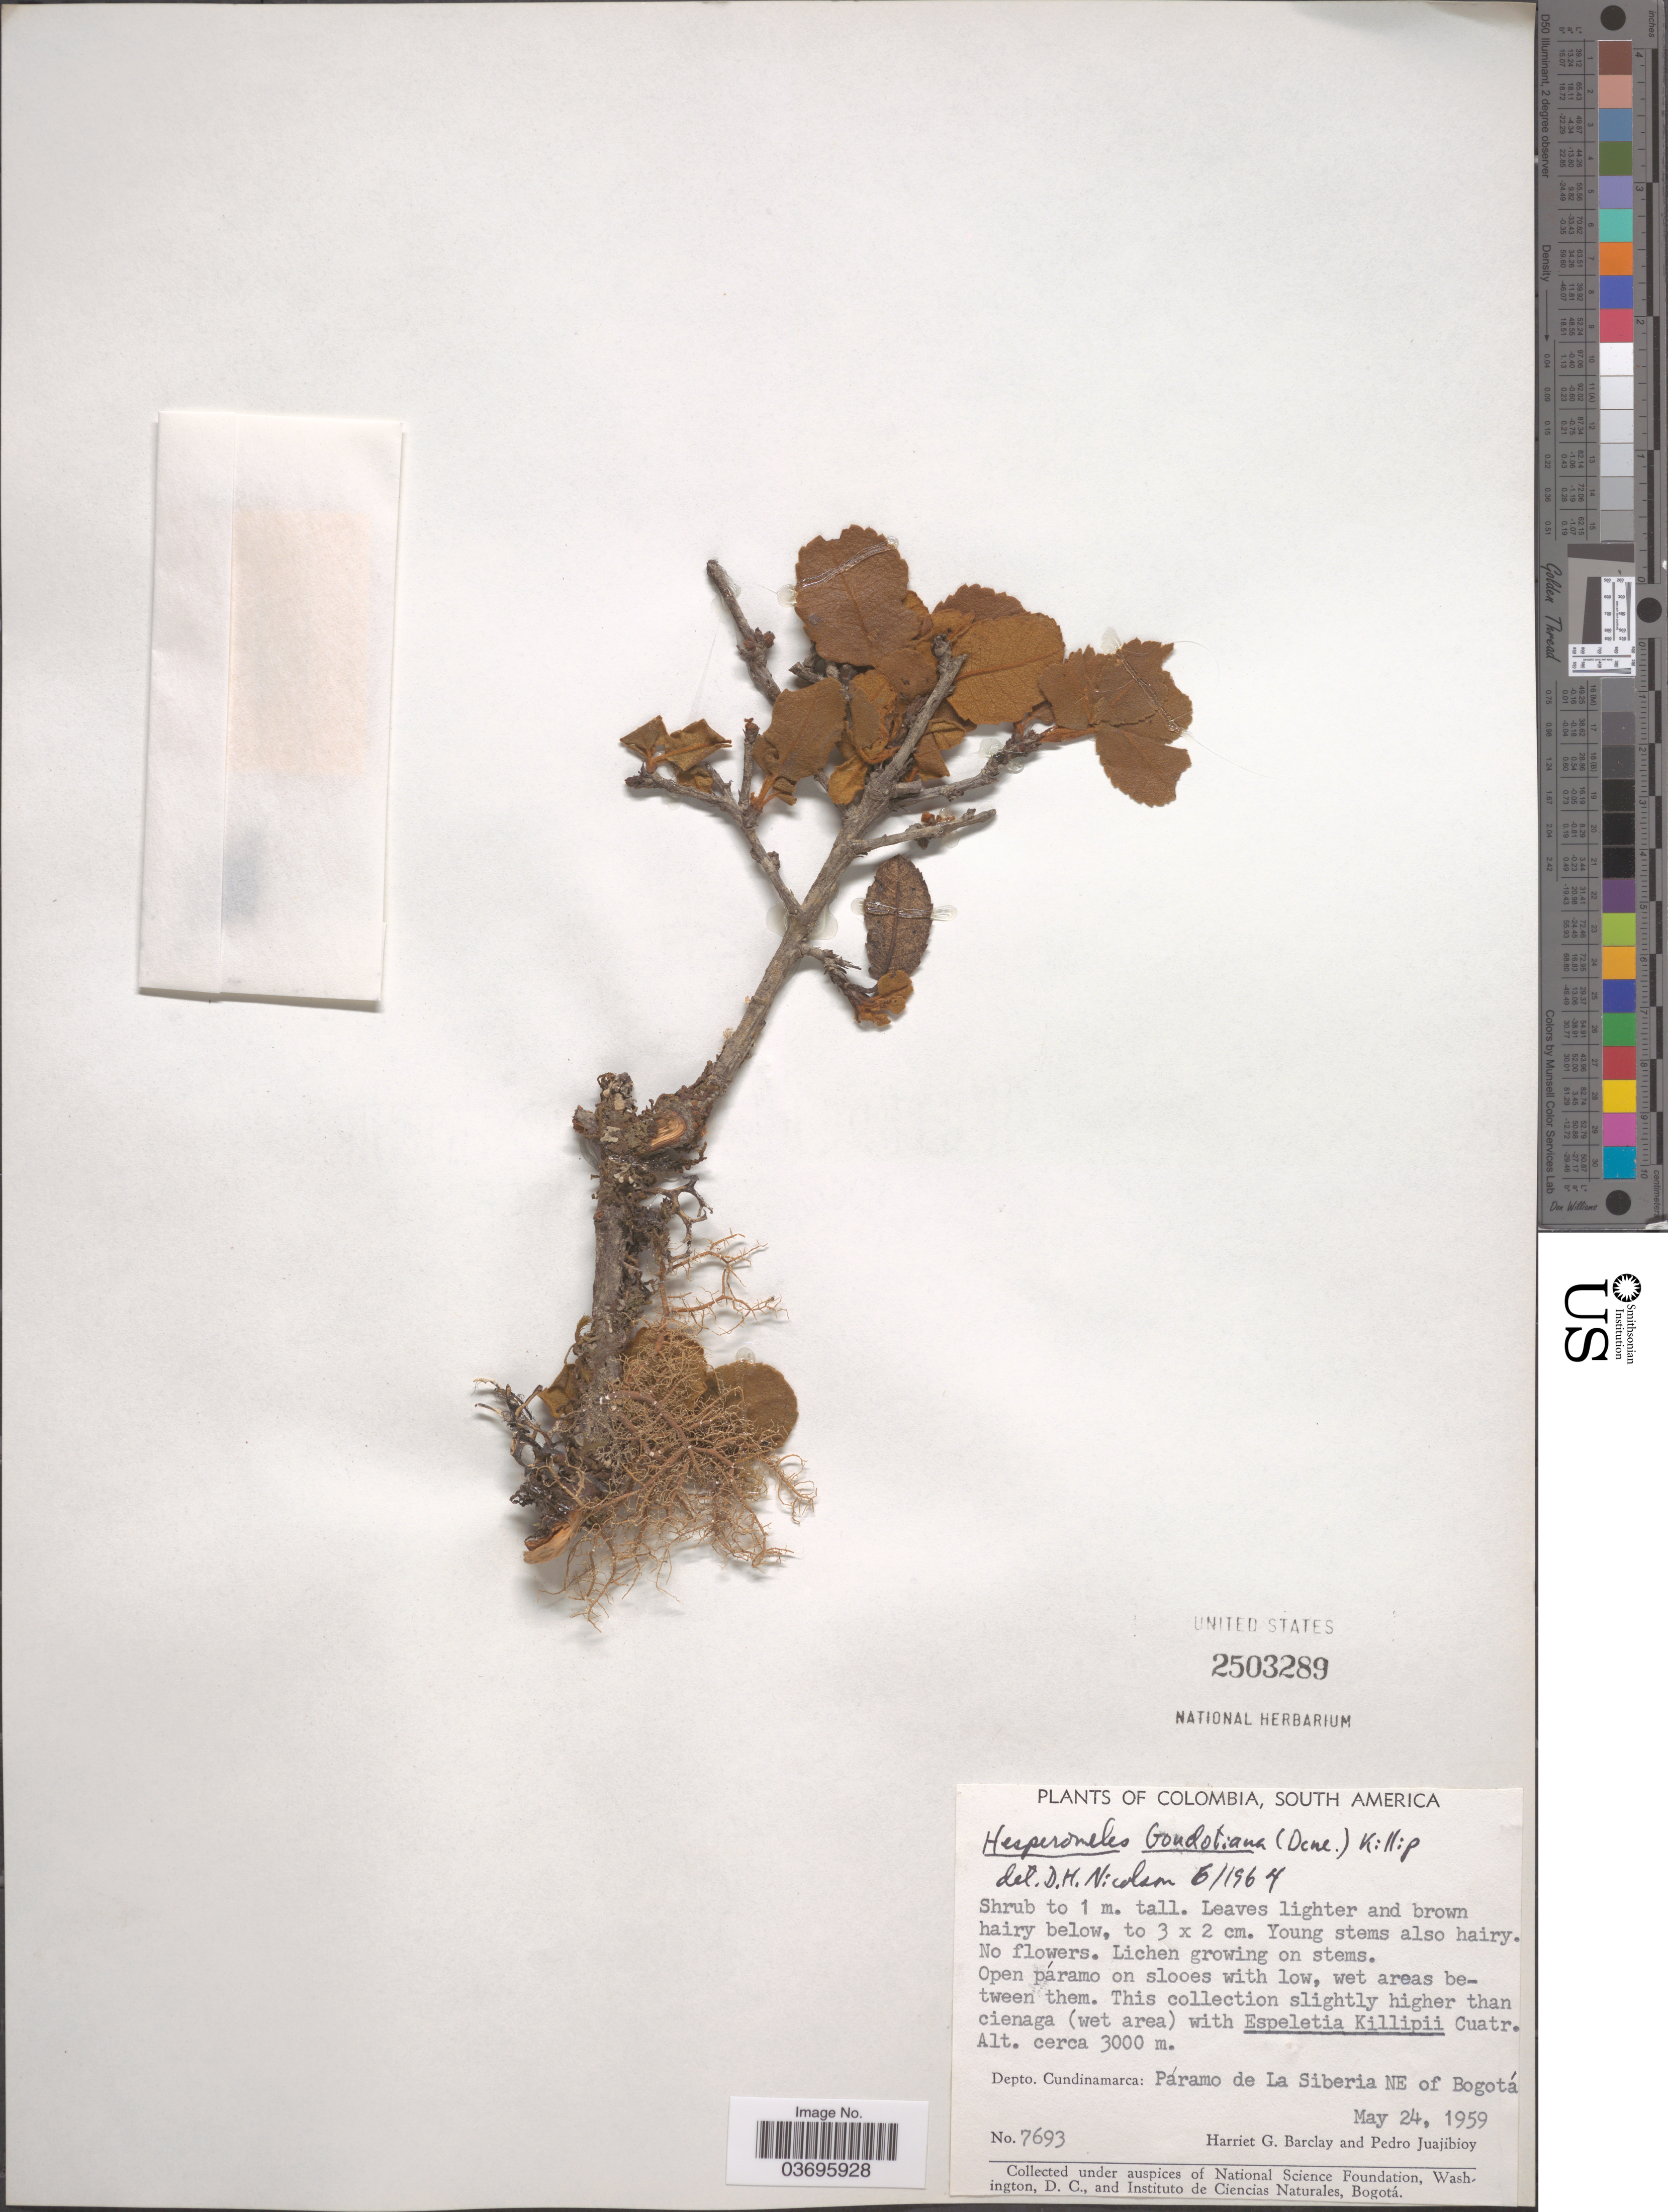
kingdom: Plantae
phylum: Tracheophyta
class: Magnoliopsida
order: Rosales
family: Rosaceae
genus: Hesperomeles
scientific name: Hesperomeles goudotiana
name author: Killip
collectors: H. G. Barclay & P. Juajibioy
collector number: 7693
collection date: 1959-05-24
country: Colombia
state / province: Cundinamarca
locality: Depto. Cundinamarca: Páramo de La Siberia NE of Bogotá.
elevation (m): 3000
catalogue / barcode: US 2503289